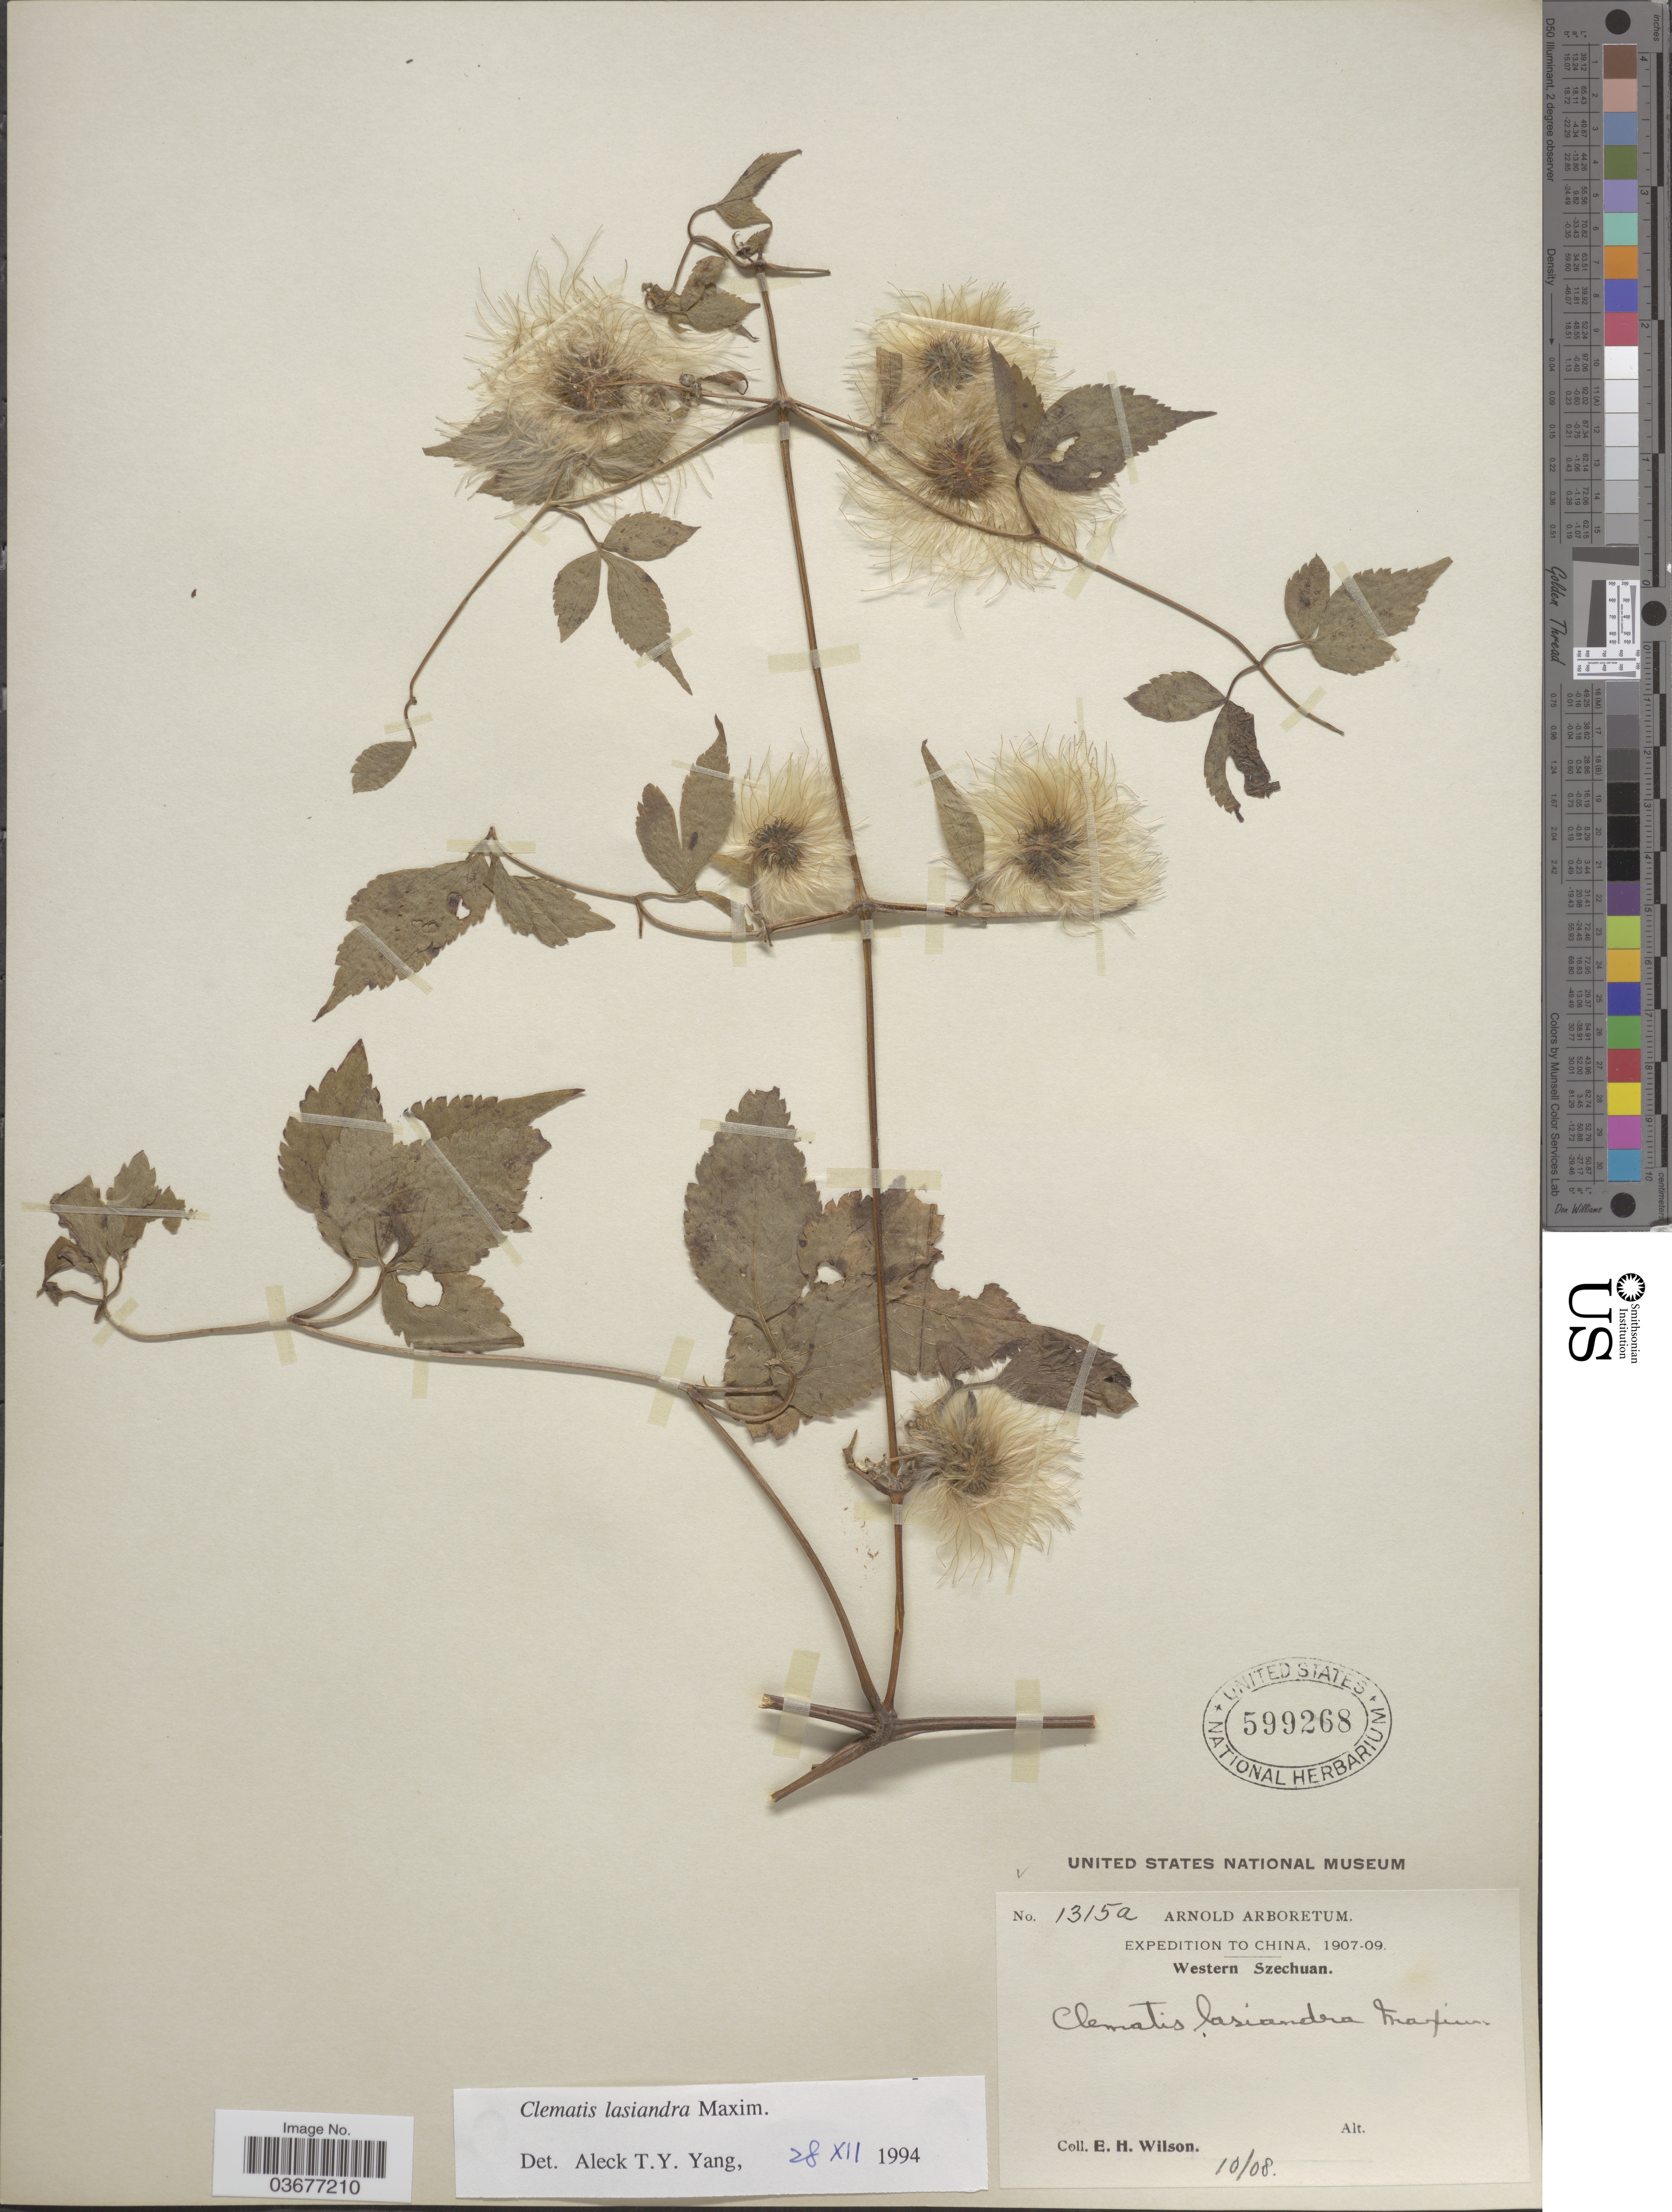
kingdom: Plantae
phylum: Tracheophyta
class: Magnoliopsida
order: Ranunculales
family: Ranunculaceae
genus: Clematis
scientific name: Clematis lasiandra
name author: Maxim.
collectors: E. Wilson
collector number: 1315a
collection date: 1908-10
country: China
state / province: Sichuan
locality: China. Western Szechuan.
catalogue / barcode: US 599268